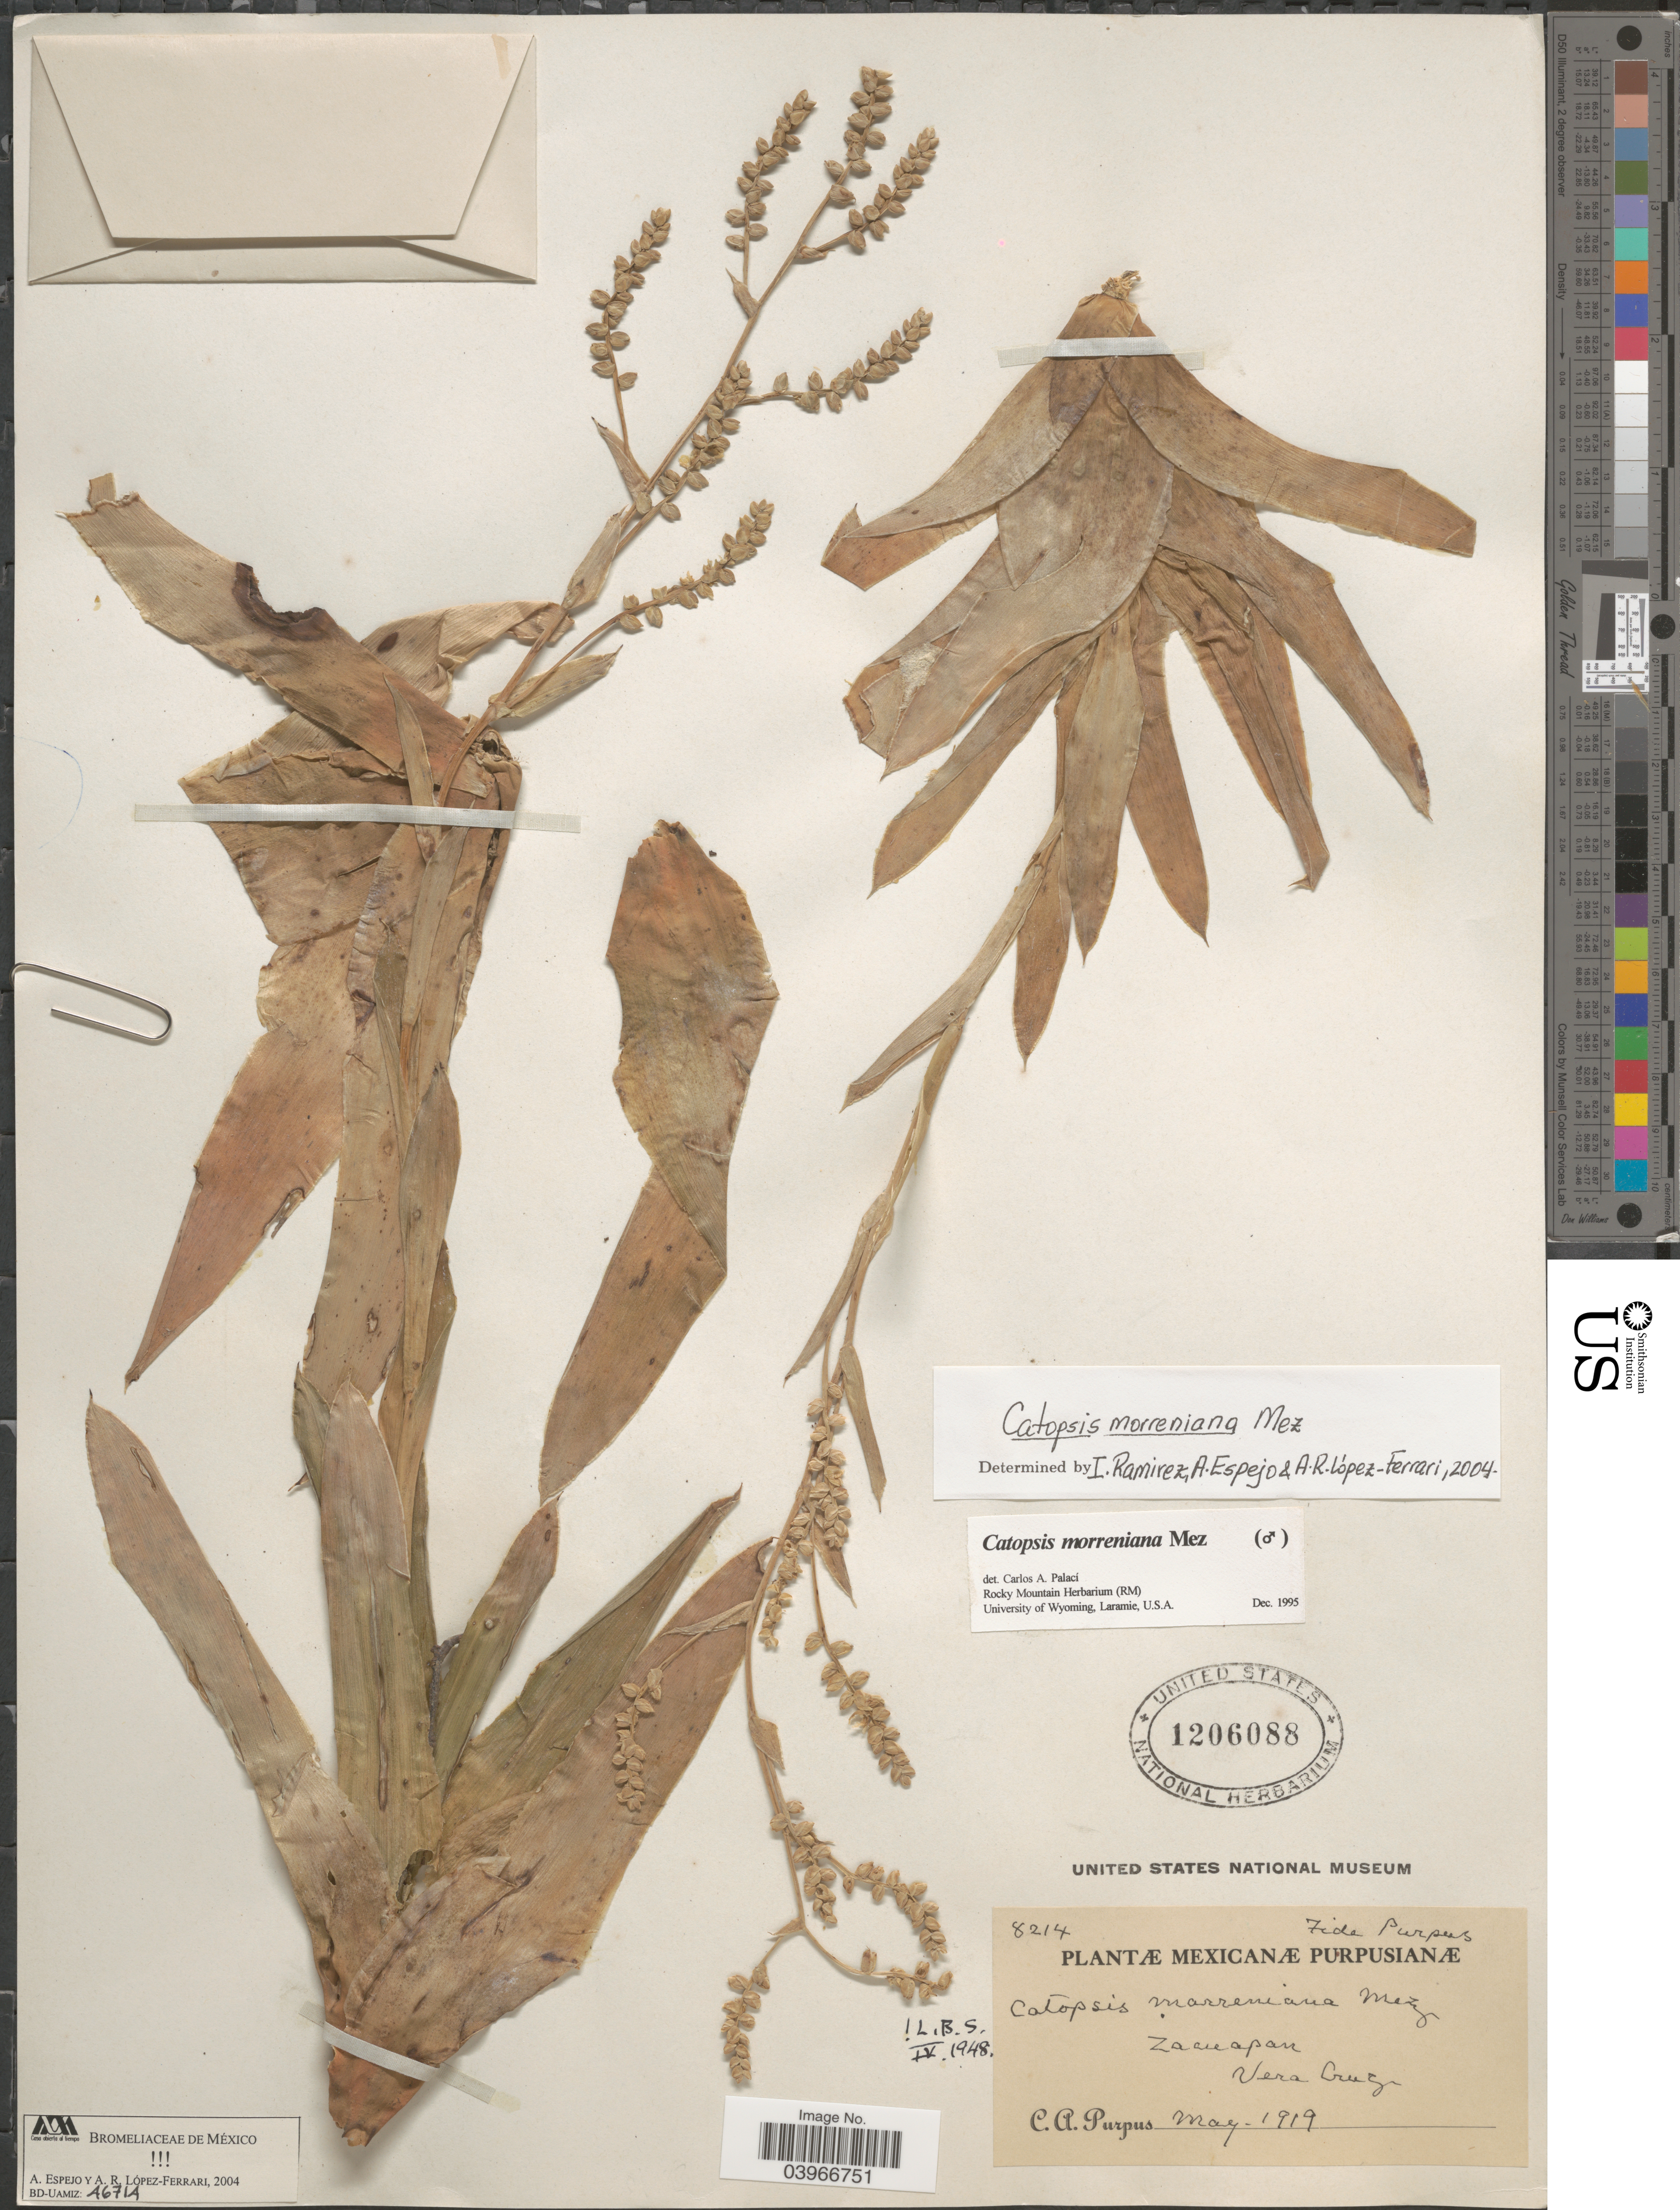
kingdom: Plantae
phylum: Tracheophyta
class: Liliopsida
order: Poales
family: Bromeliaceae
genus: Catopsis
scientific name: Catopsis morreniana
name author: Mez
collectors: C. A. Purpus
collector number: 8214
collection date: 1919-05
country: Mexico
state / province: Veracruz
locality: Zacuapan. Vera Cruz.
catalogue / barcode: US 1206088